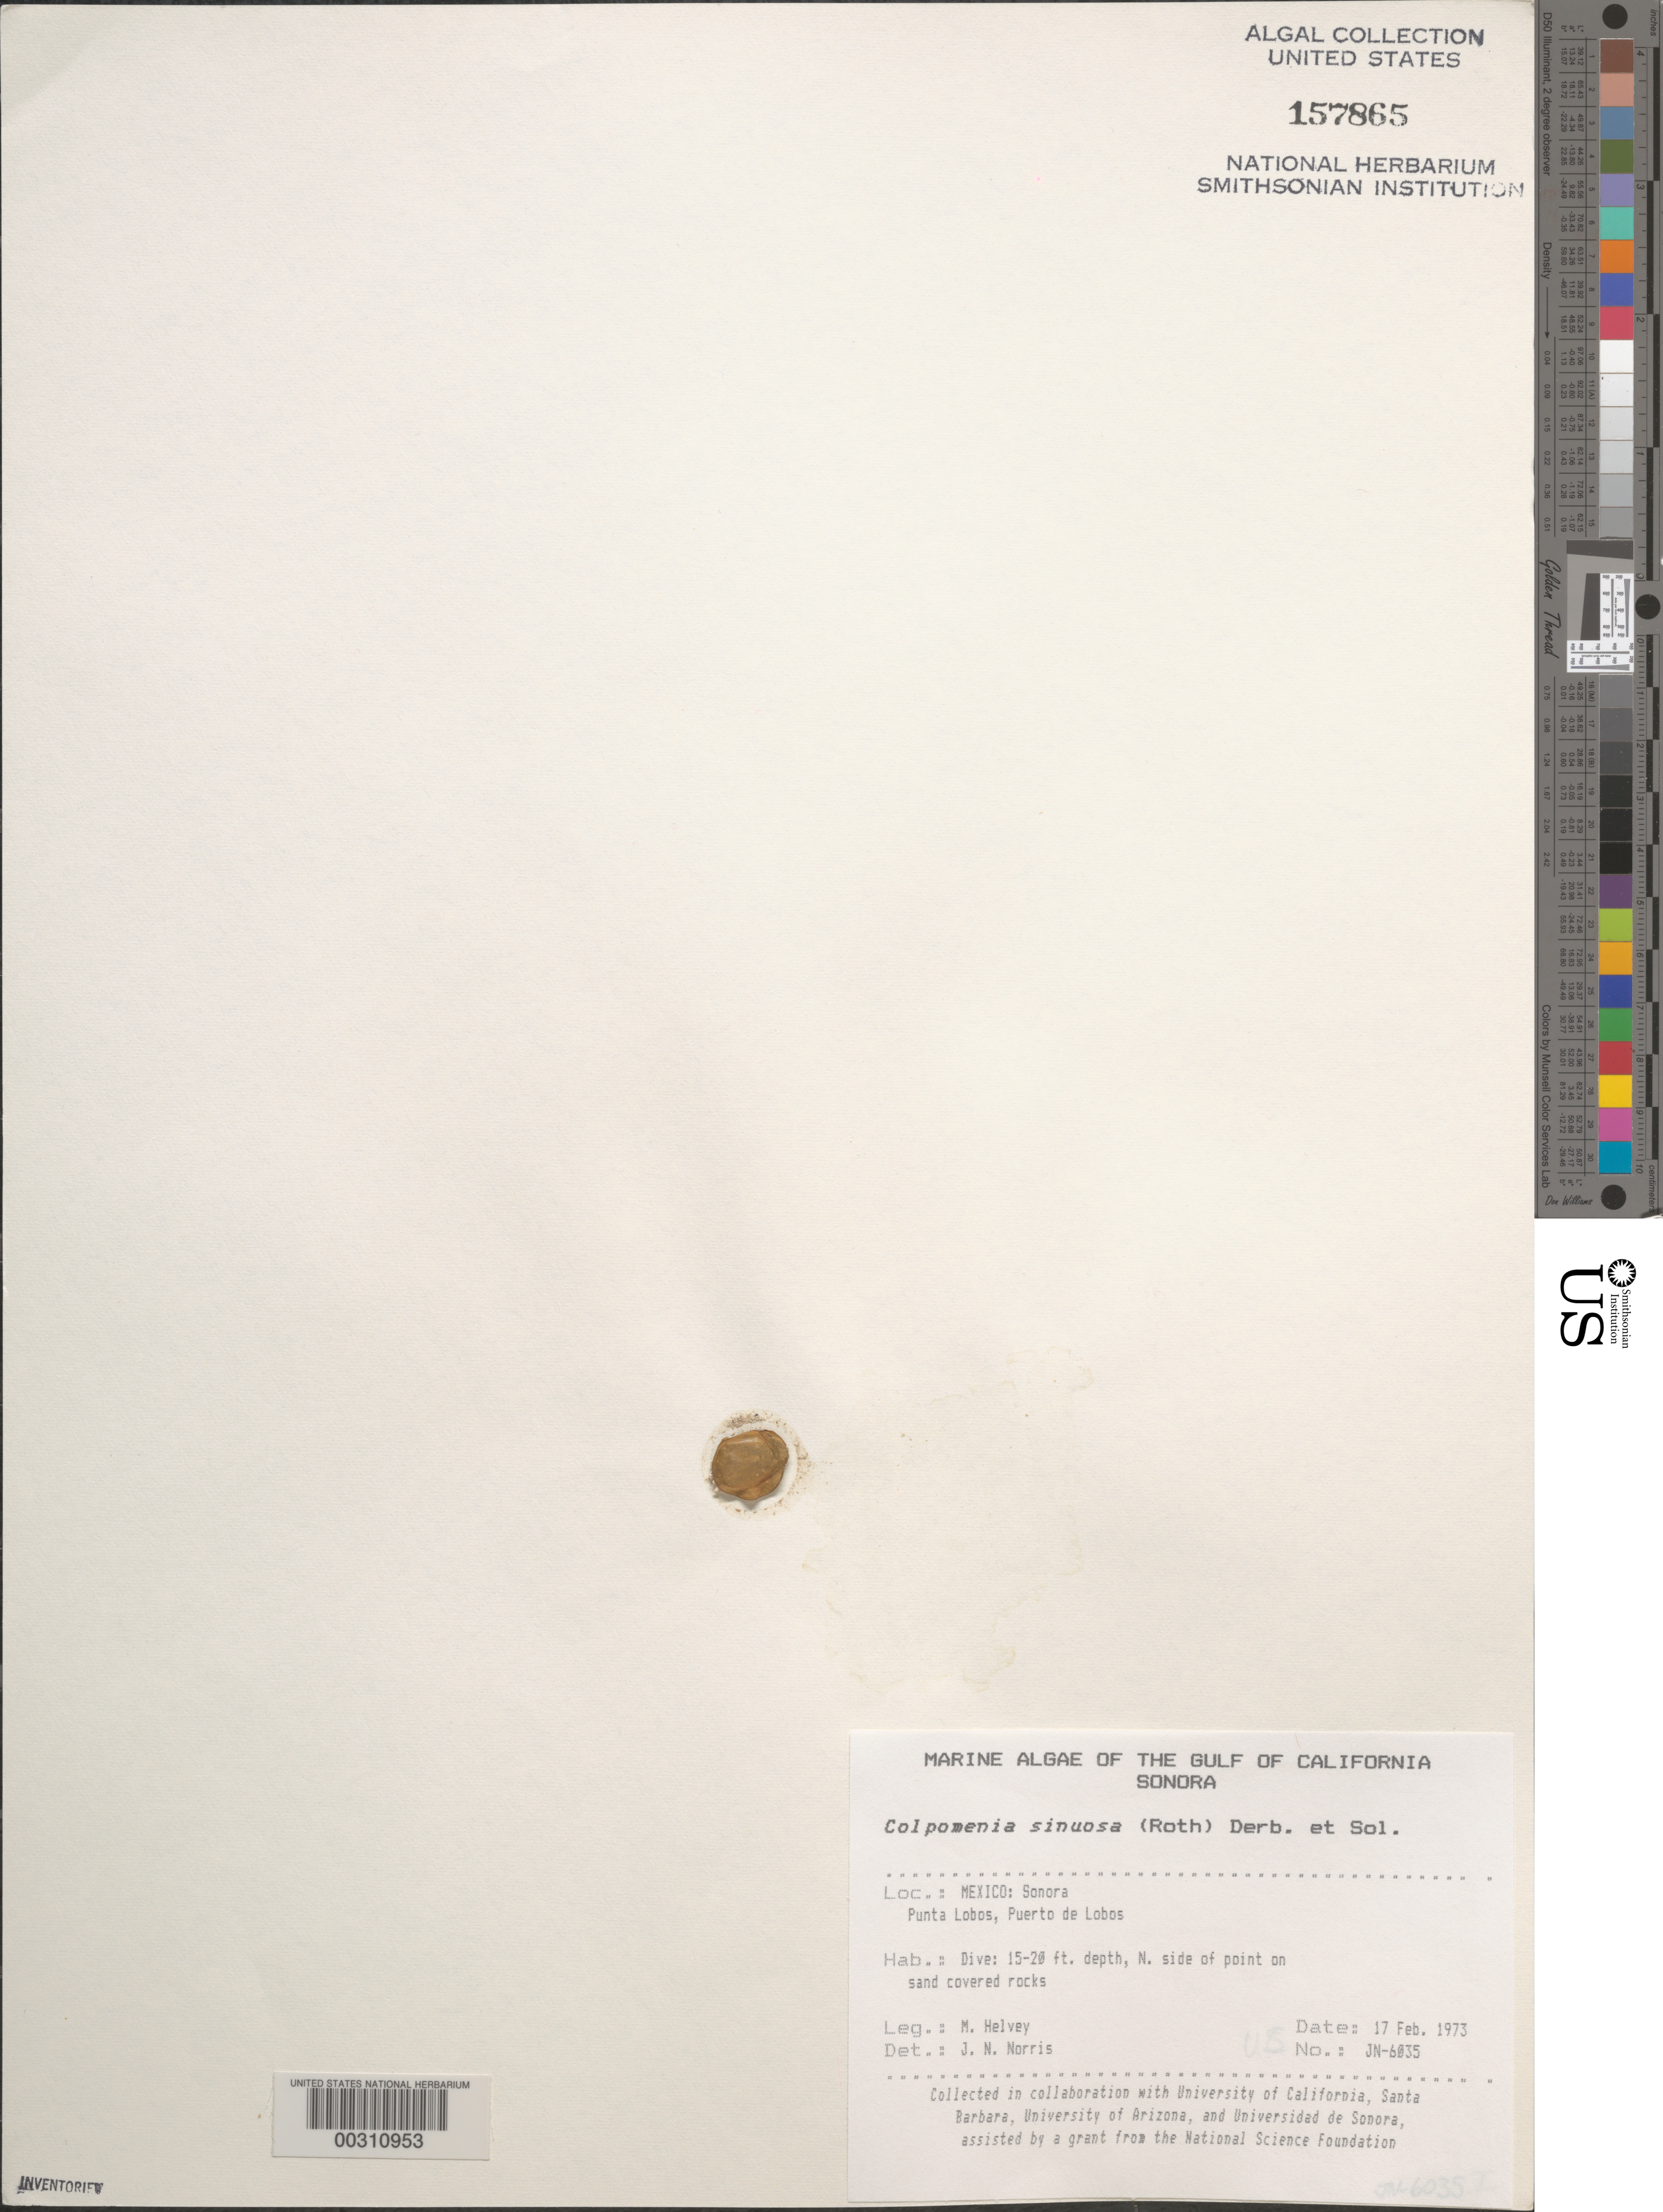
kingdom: Chromista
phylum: Ochrophyta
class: Phaeophyceae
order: Scytosiphonales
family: Scytosiphonaceae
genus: Colpomenia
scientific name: Colpomenia sinuosa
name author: (K. Mert. ex Roth) Derbes & Solier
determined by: Norris, James N.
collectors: M. Helvey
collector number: JN-6035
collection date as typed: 17 Feb 1973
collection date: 1973-02-17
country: Mexico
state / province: Sonora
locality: Punta lobos, puerto de lobos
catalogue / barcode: US 157865